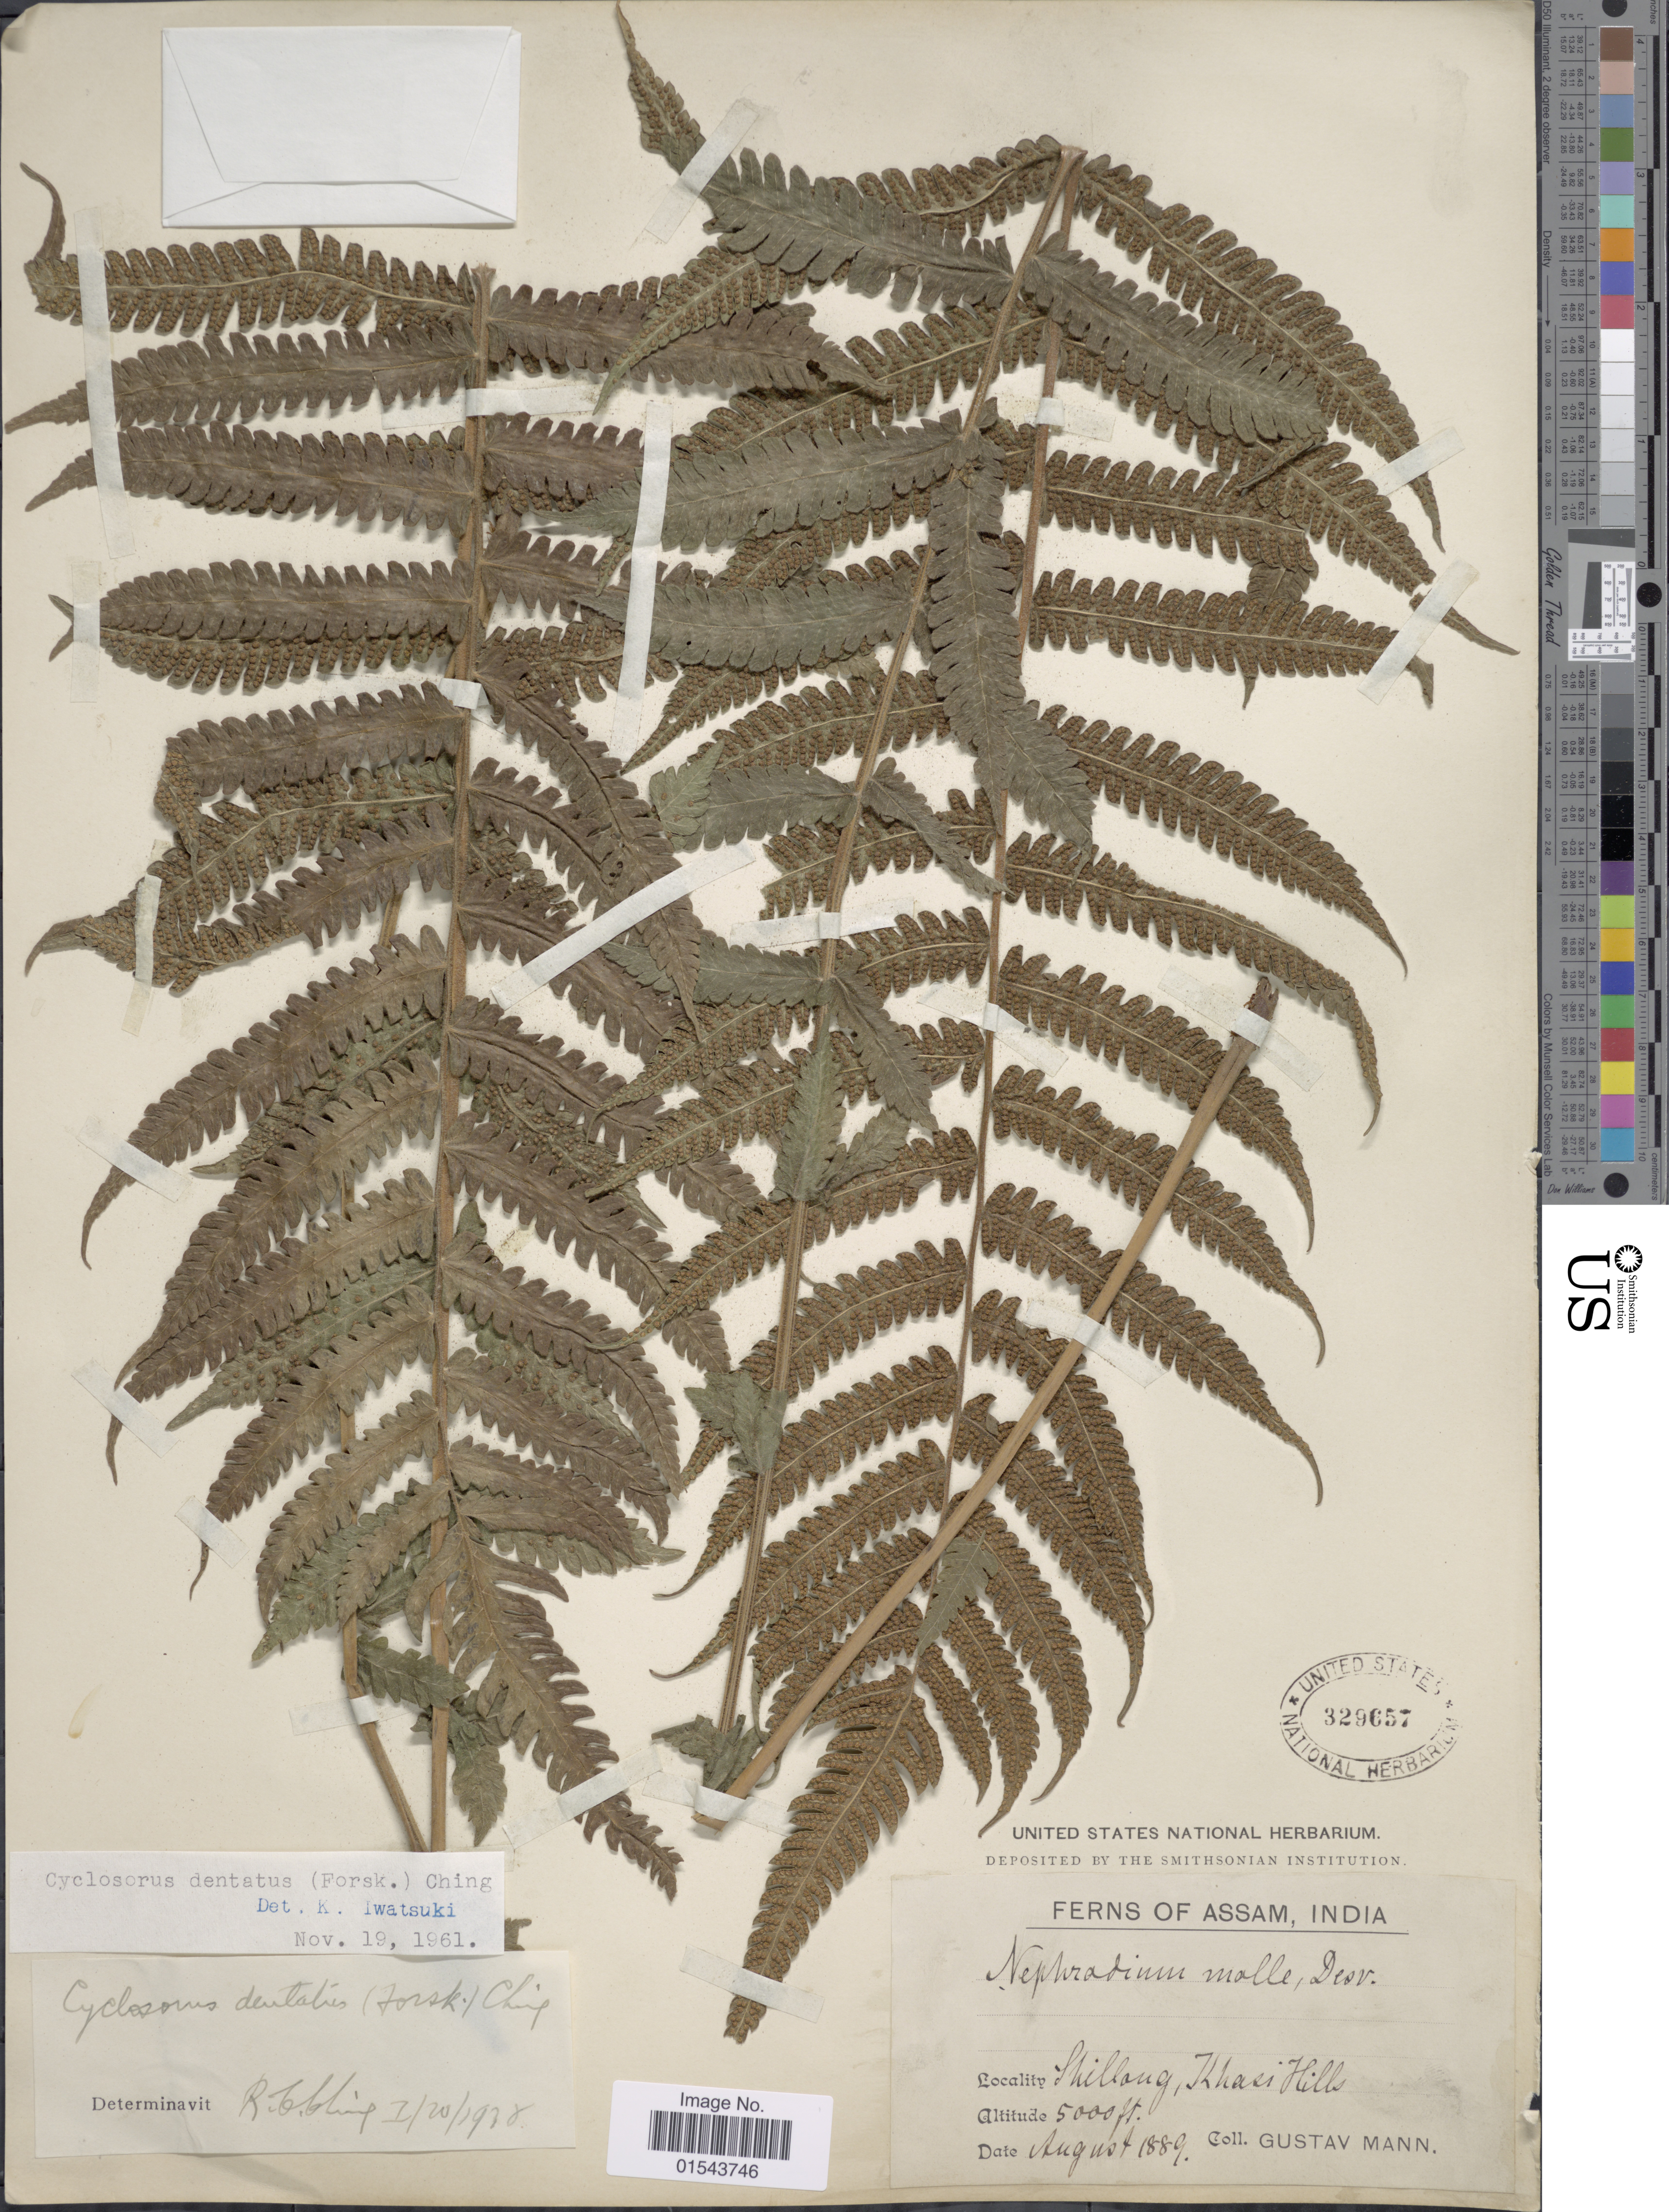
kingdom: Plantae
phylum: Tracheophyta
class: Polypodiopsida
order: Polypodiales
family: Thelypteridaceae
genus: Christella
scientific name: Christella dentata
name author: (Forssk.) Brownsey & Jermy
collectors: G. Mann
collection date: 1889-08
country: India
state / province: Meghalaya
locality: Shillong, Khasi Hills. Assam.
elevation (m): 1524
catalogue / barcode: US 329657